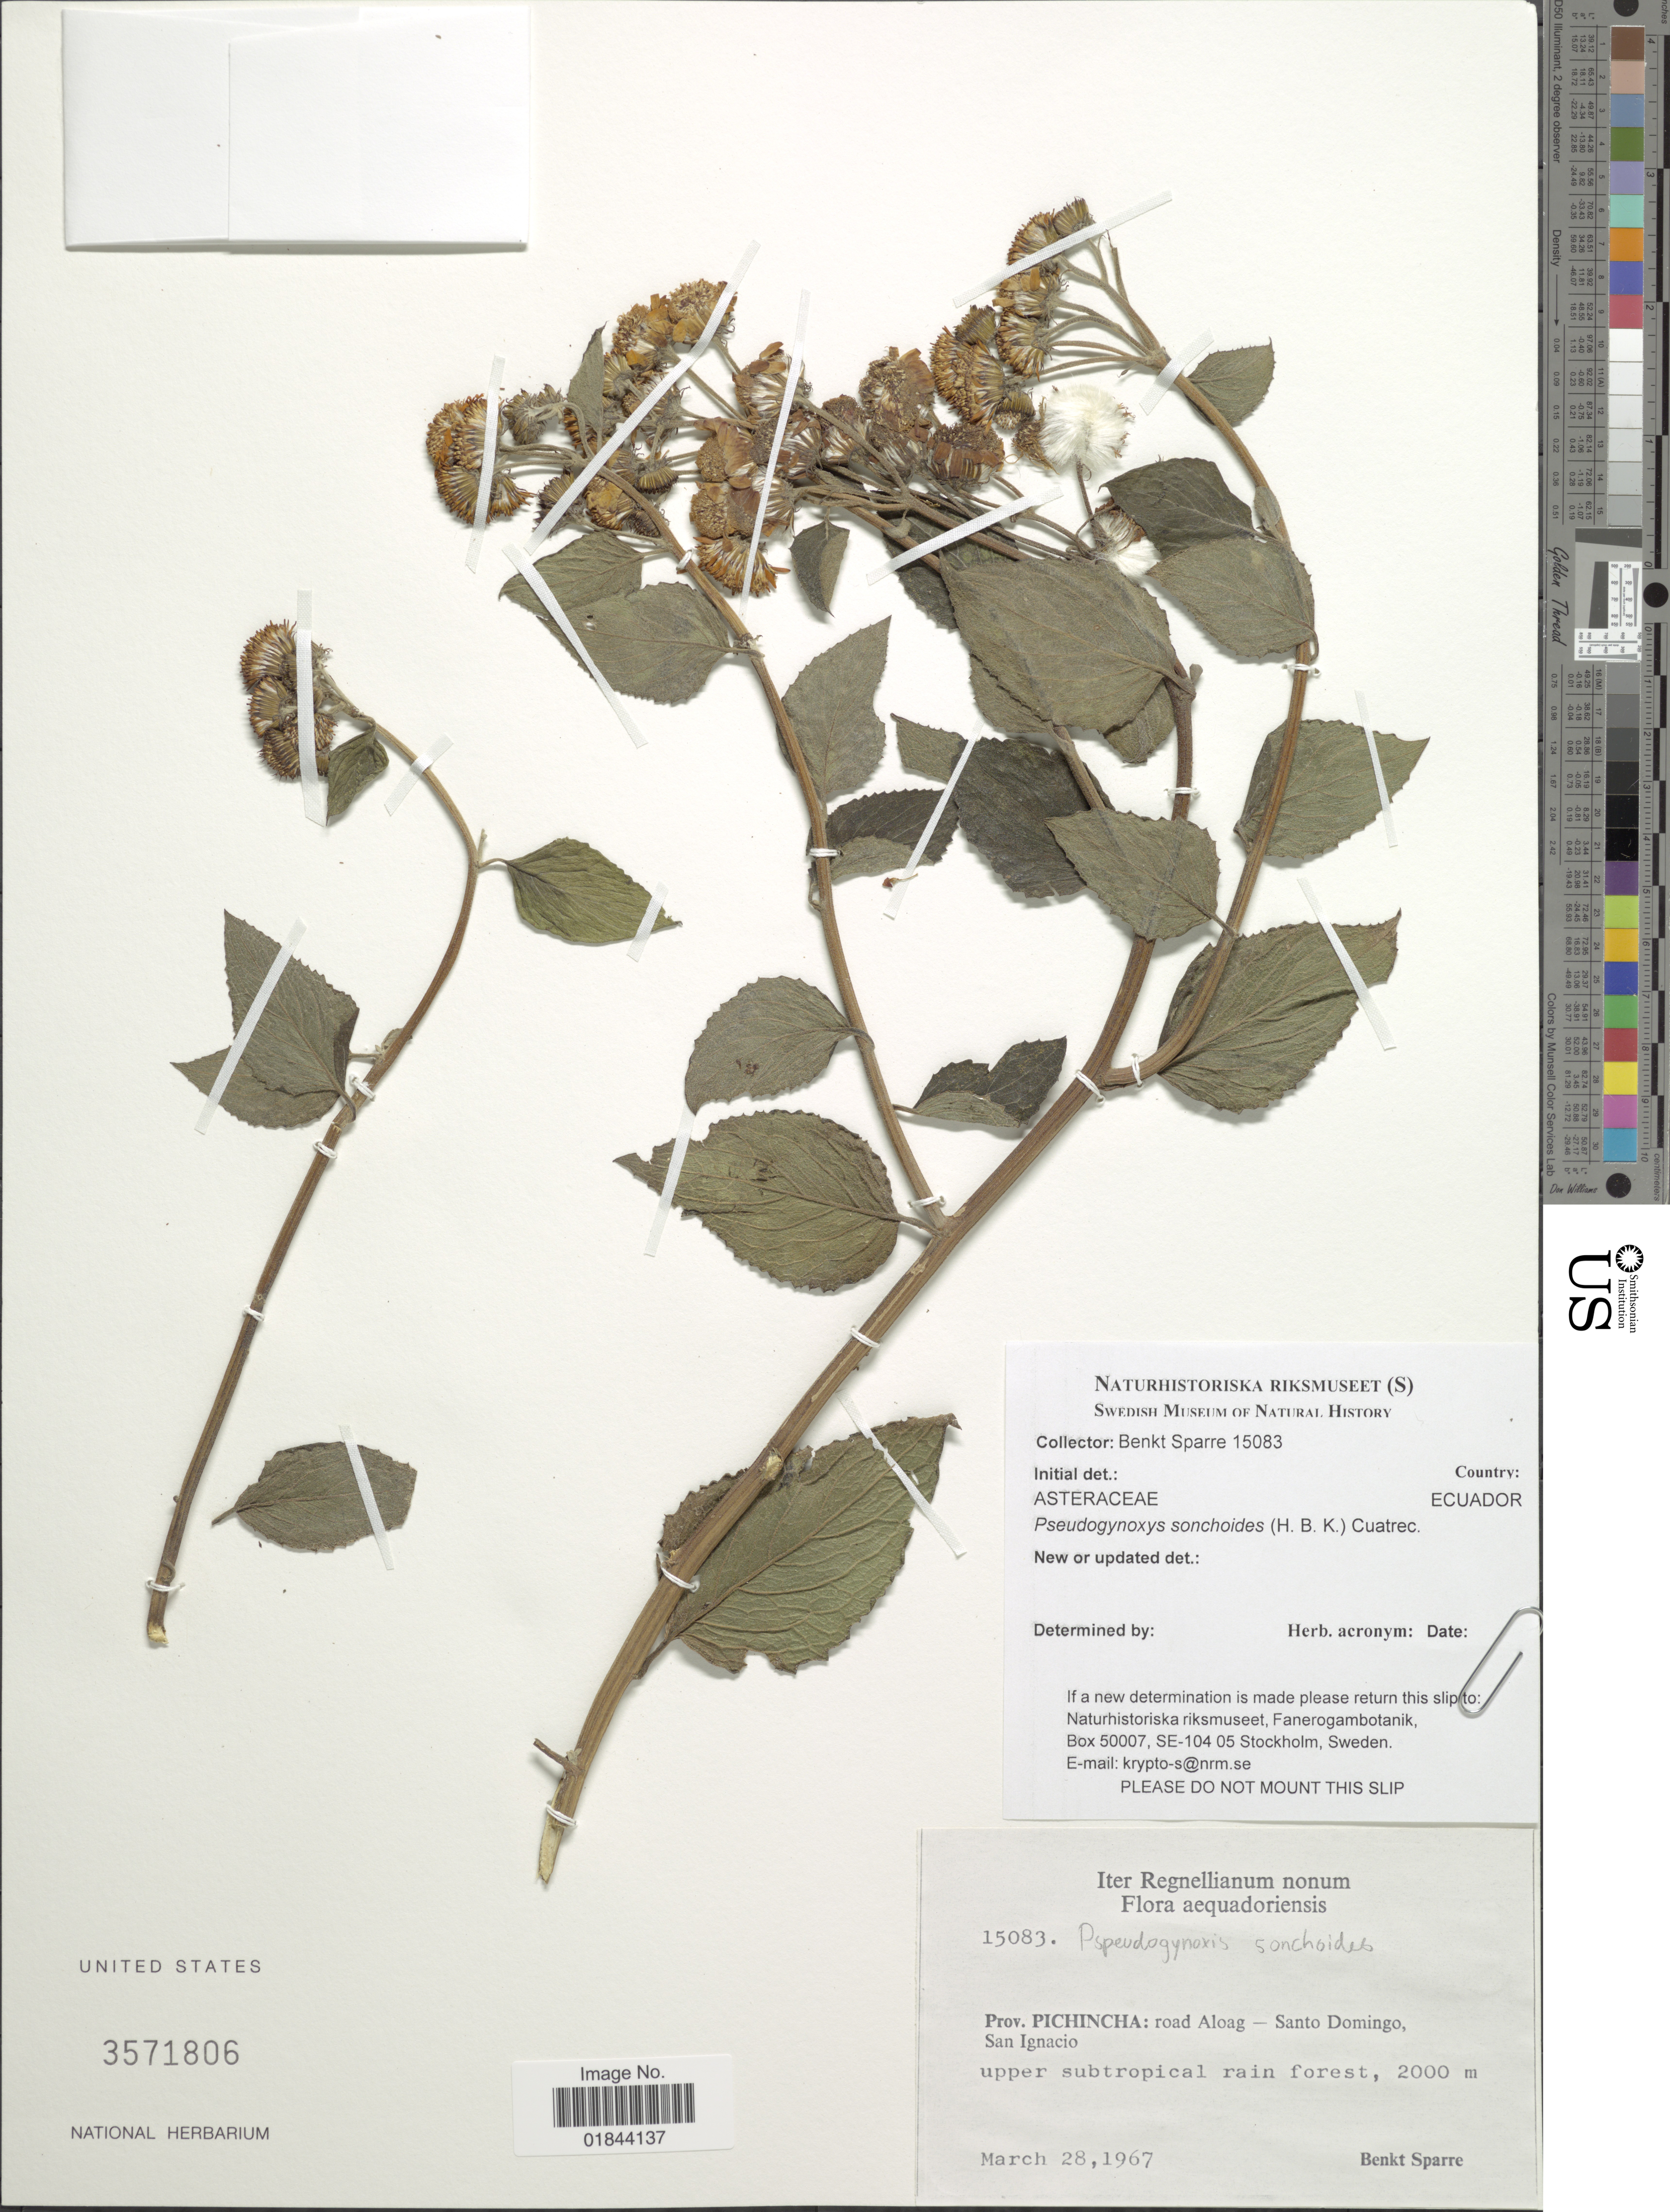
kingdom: Plantae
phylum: Tracheophyta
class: Magnoliopsida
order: Asterales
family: Asteraceae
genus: Pseudogynoxys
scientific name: Pseudogynoxys sonchoides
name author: (Kunth) Cuatrec.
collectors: B. Sparre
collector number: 15083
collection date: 1967-03-28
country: Ecuador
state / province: Pichincha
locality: Road along - Santo Domingo, San Ignacio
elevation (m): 2000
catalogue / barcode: US 3571806